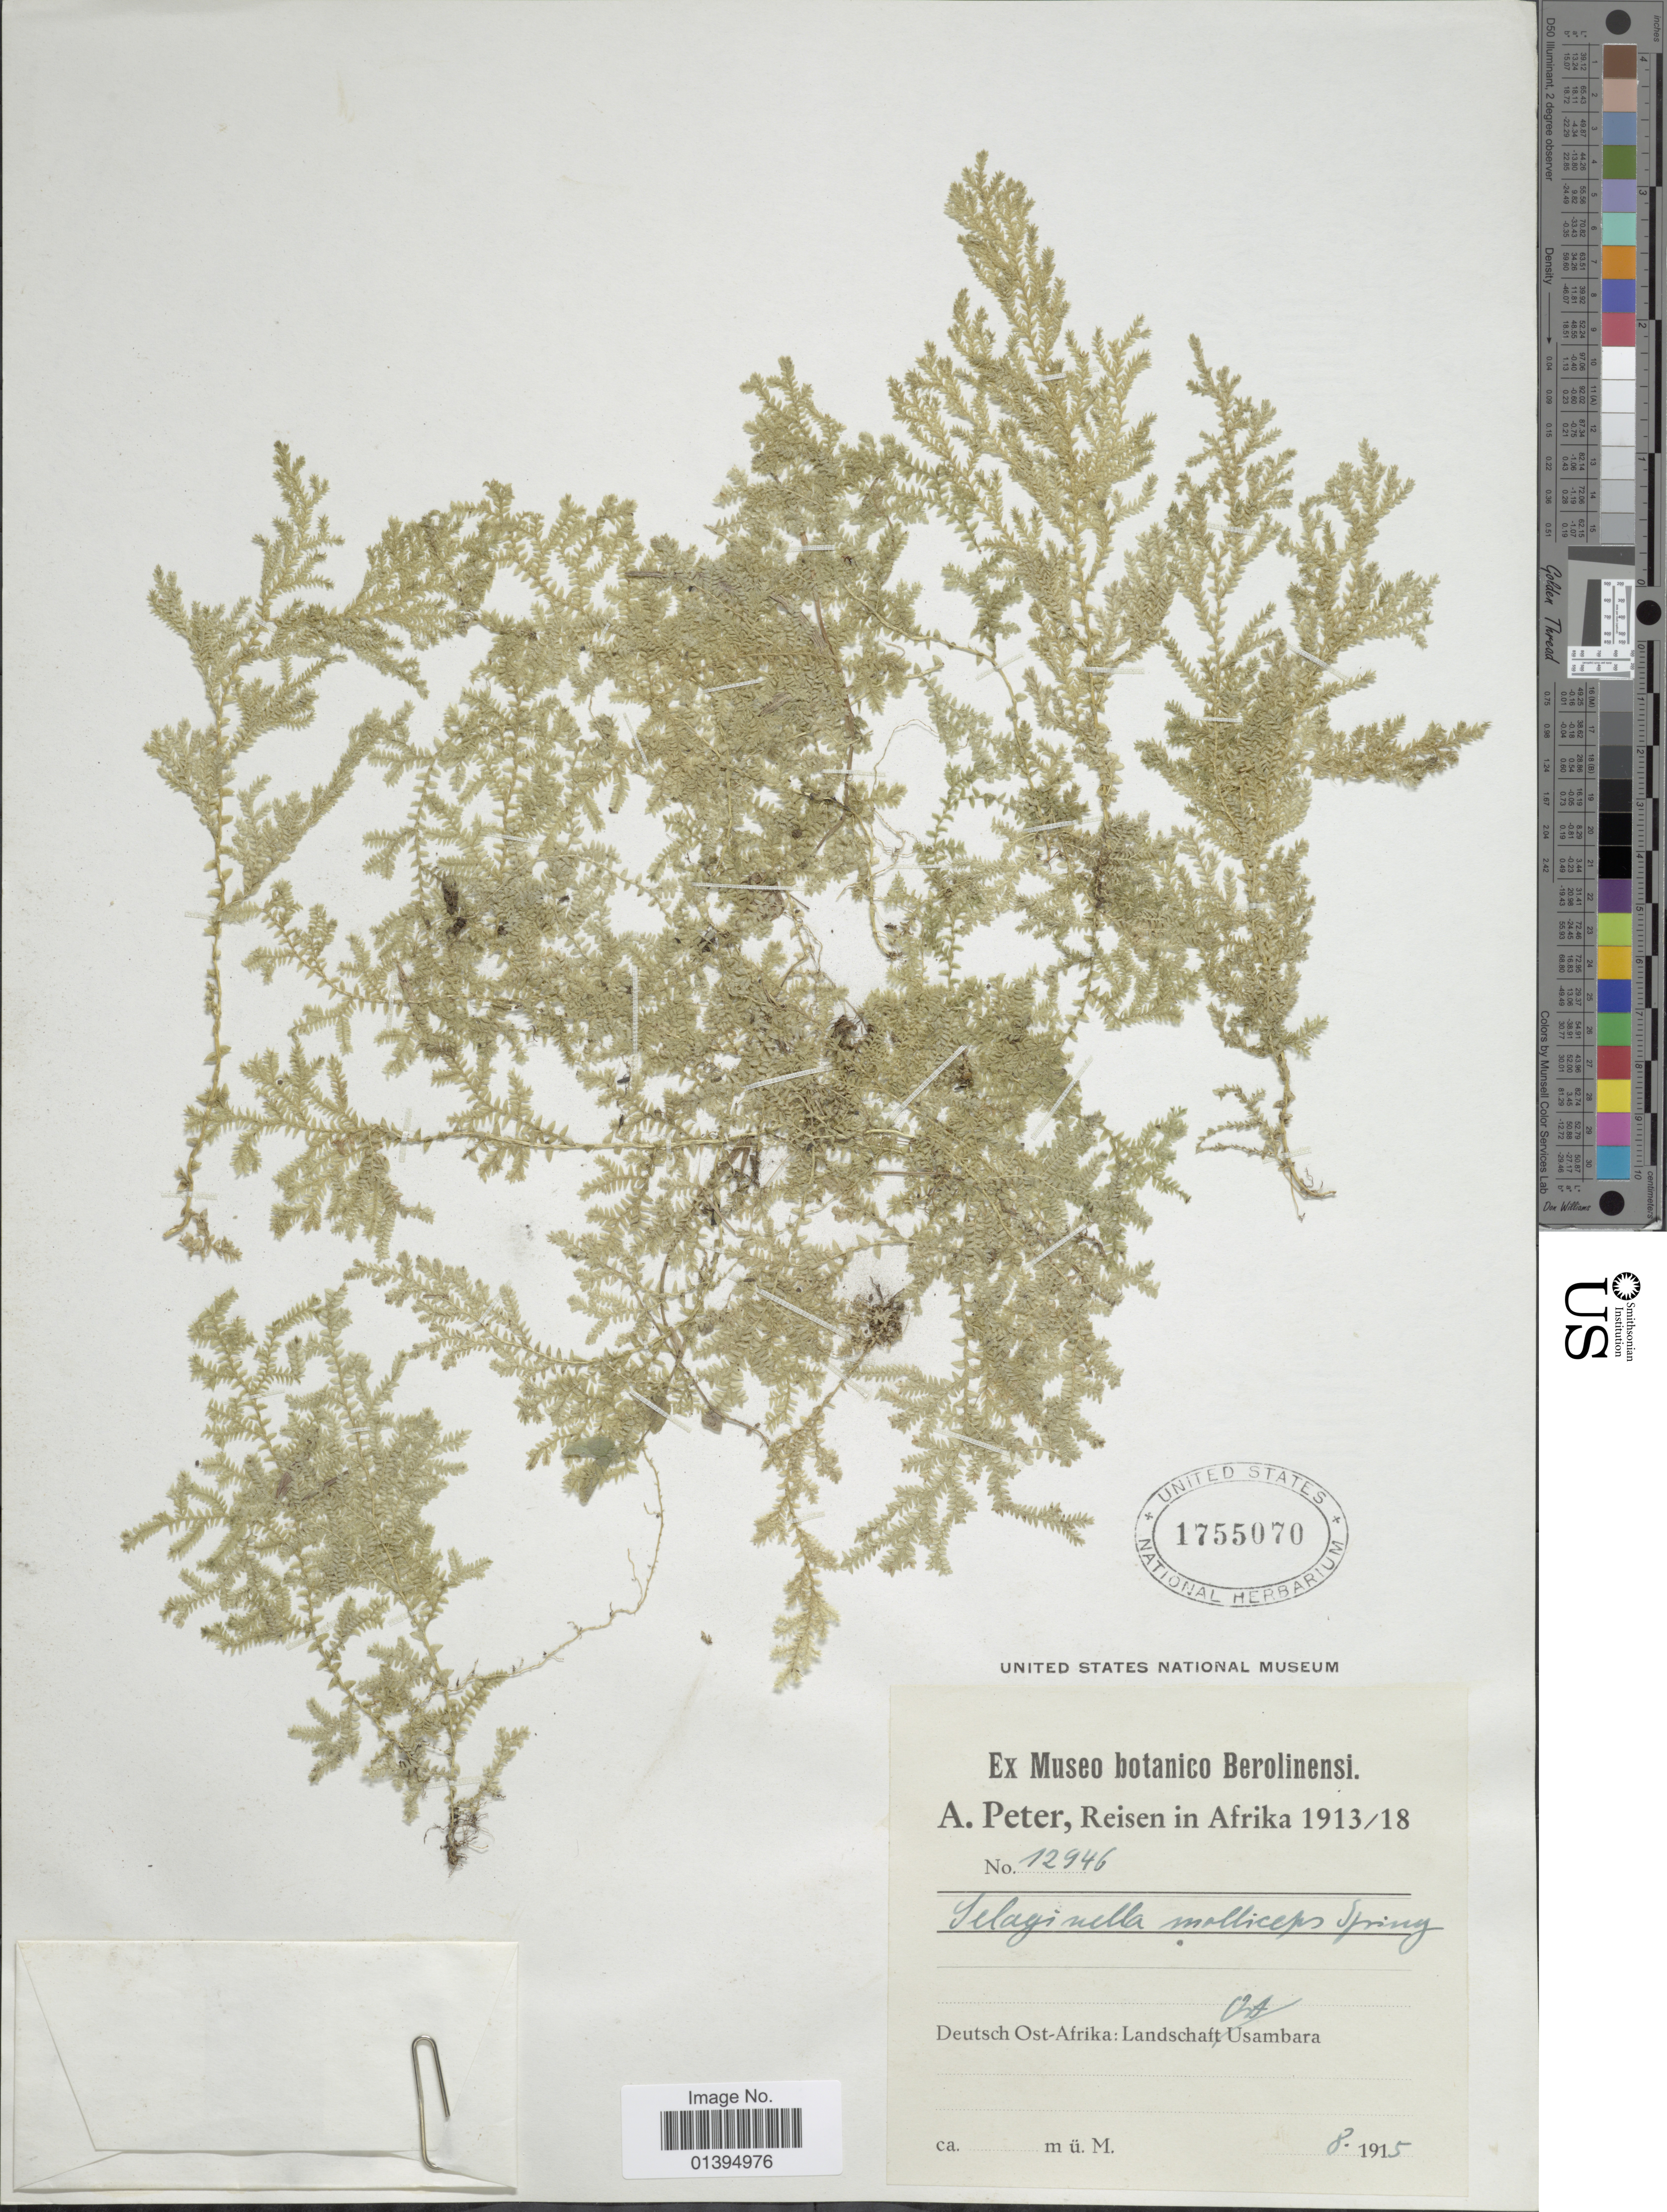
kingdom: Plantae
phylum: Tracheophyta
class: Lycopodiopsida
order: Selaginellales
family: Selaginellaceae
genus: Selaginella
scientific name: Selaginella molliceps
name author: Spring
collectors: A. Peter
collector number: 12946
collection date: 1915-08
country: Tanzania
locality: Deutsch Ost-Afrika: Landschaft Ost Usambara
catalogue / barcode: US 1755070